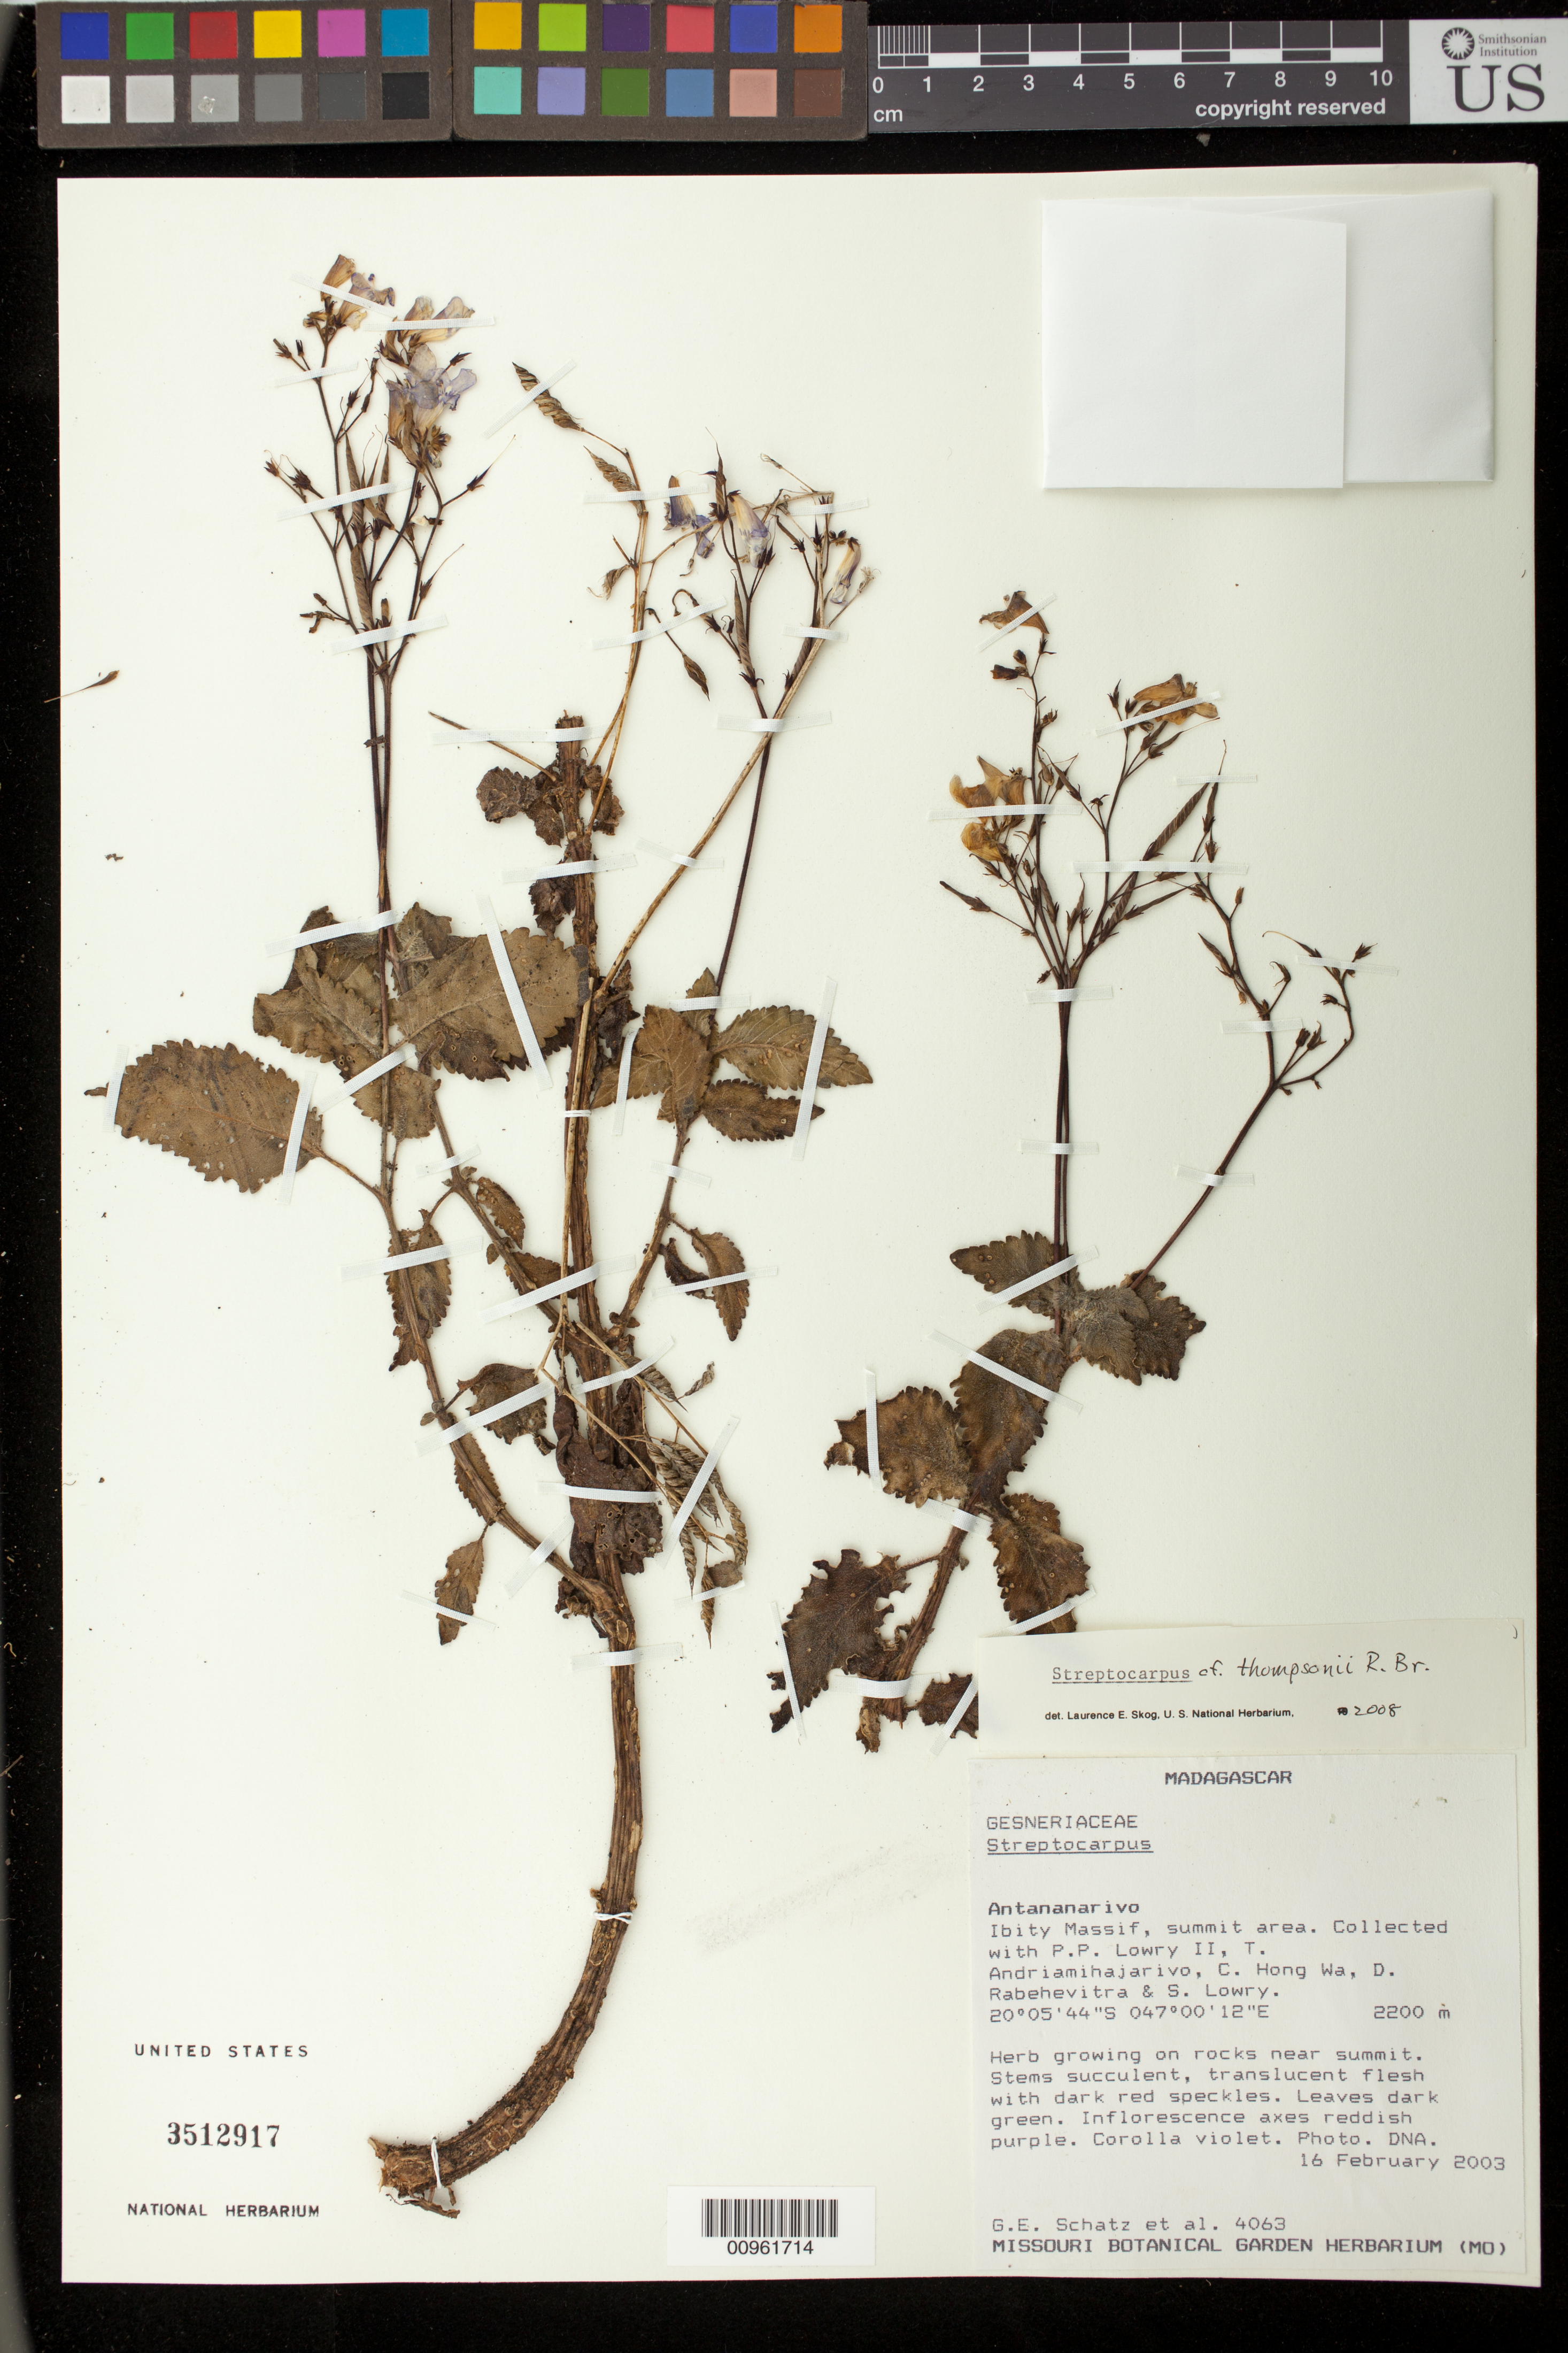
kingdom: Plantae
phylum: Tracheophyta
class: Magnoliopsida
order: Lamiales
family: Gesneriaceae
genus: Streptocarpus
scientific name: Streptocarpus thompsonii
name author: R. Br.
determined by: Skog, Laurence E.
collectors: G. Schatz & et al.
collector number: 4063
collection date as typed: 16 Feb 2003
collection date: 2003-02-16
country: Madagascar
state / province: Vakinankaratra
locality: Ibity Massif, summit area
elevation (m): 2200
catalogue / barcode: US 3512917